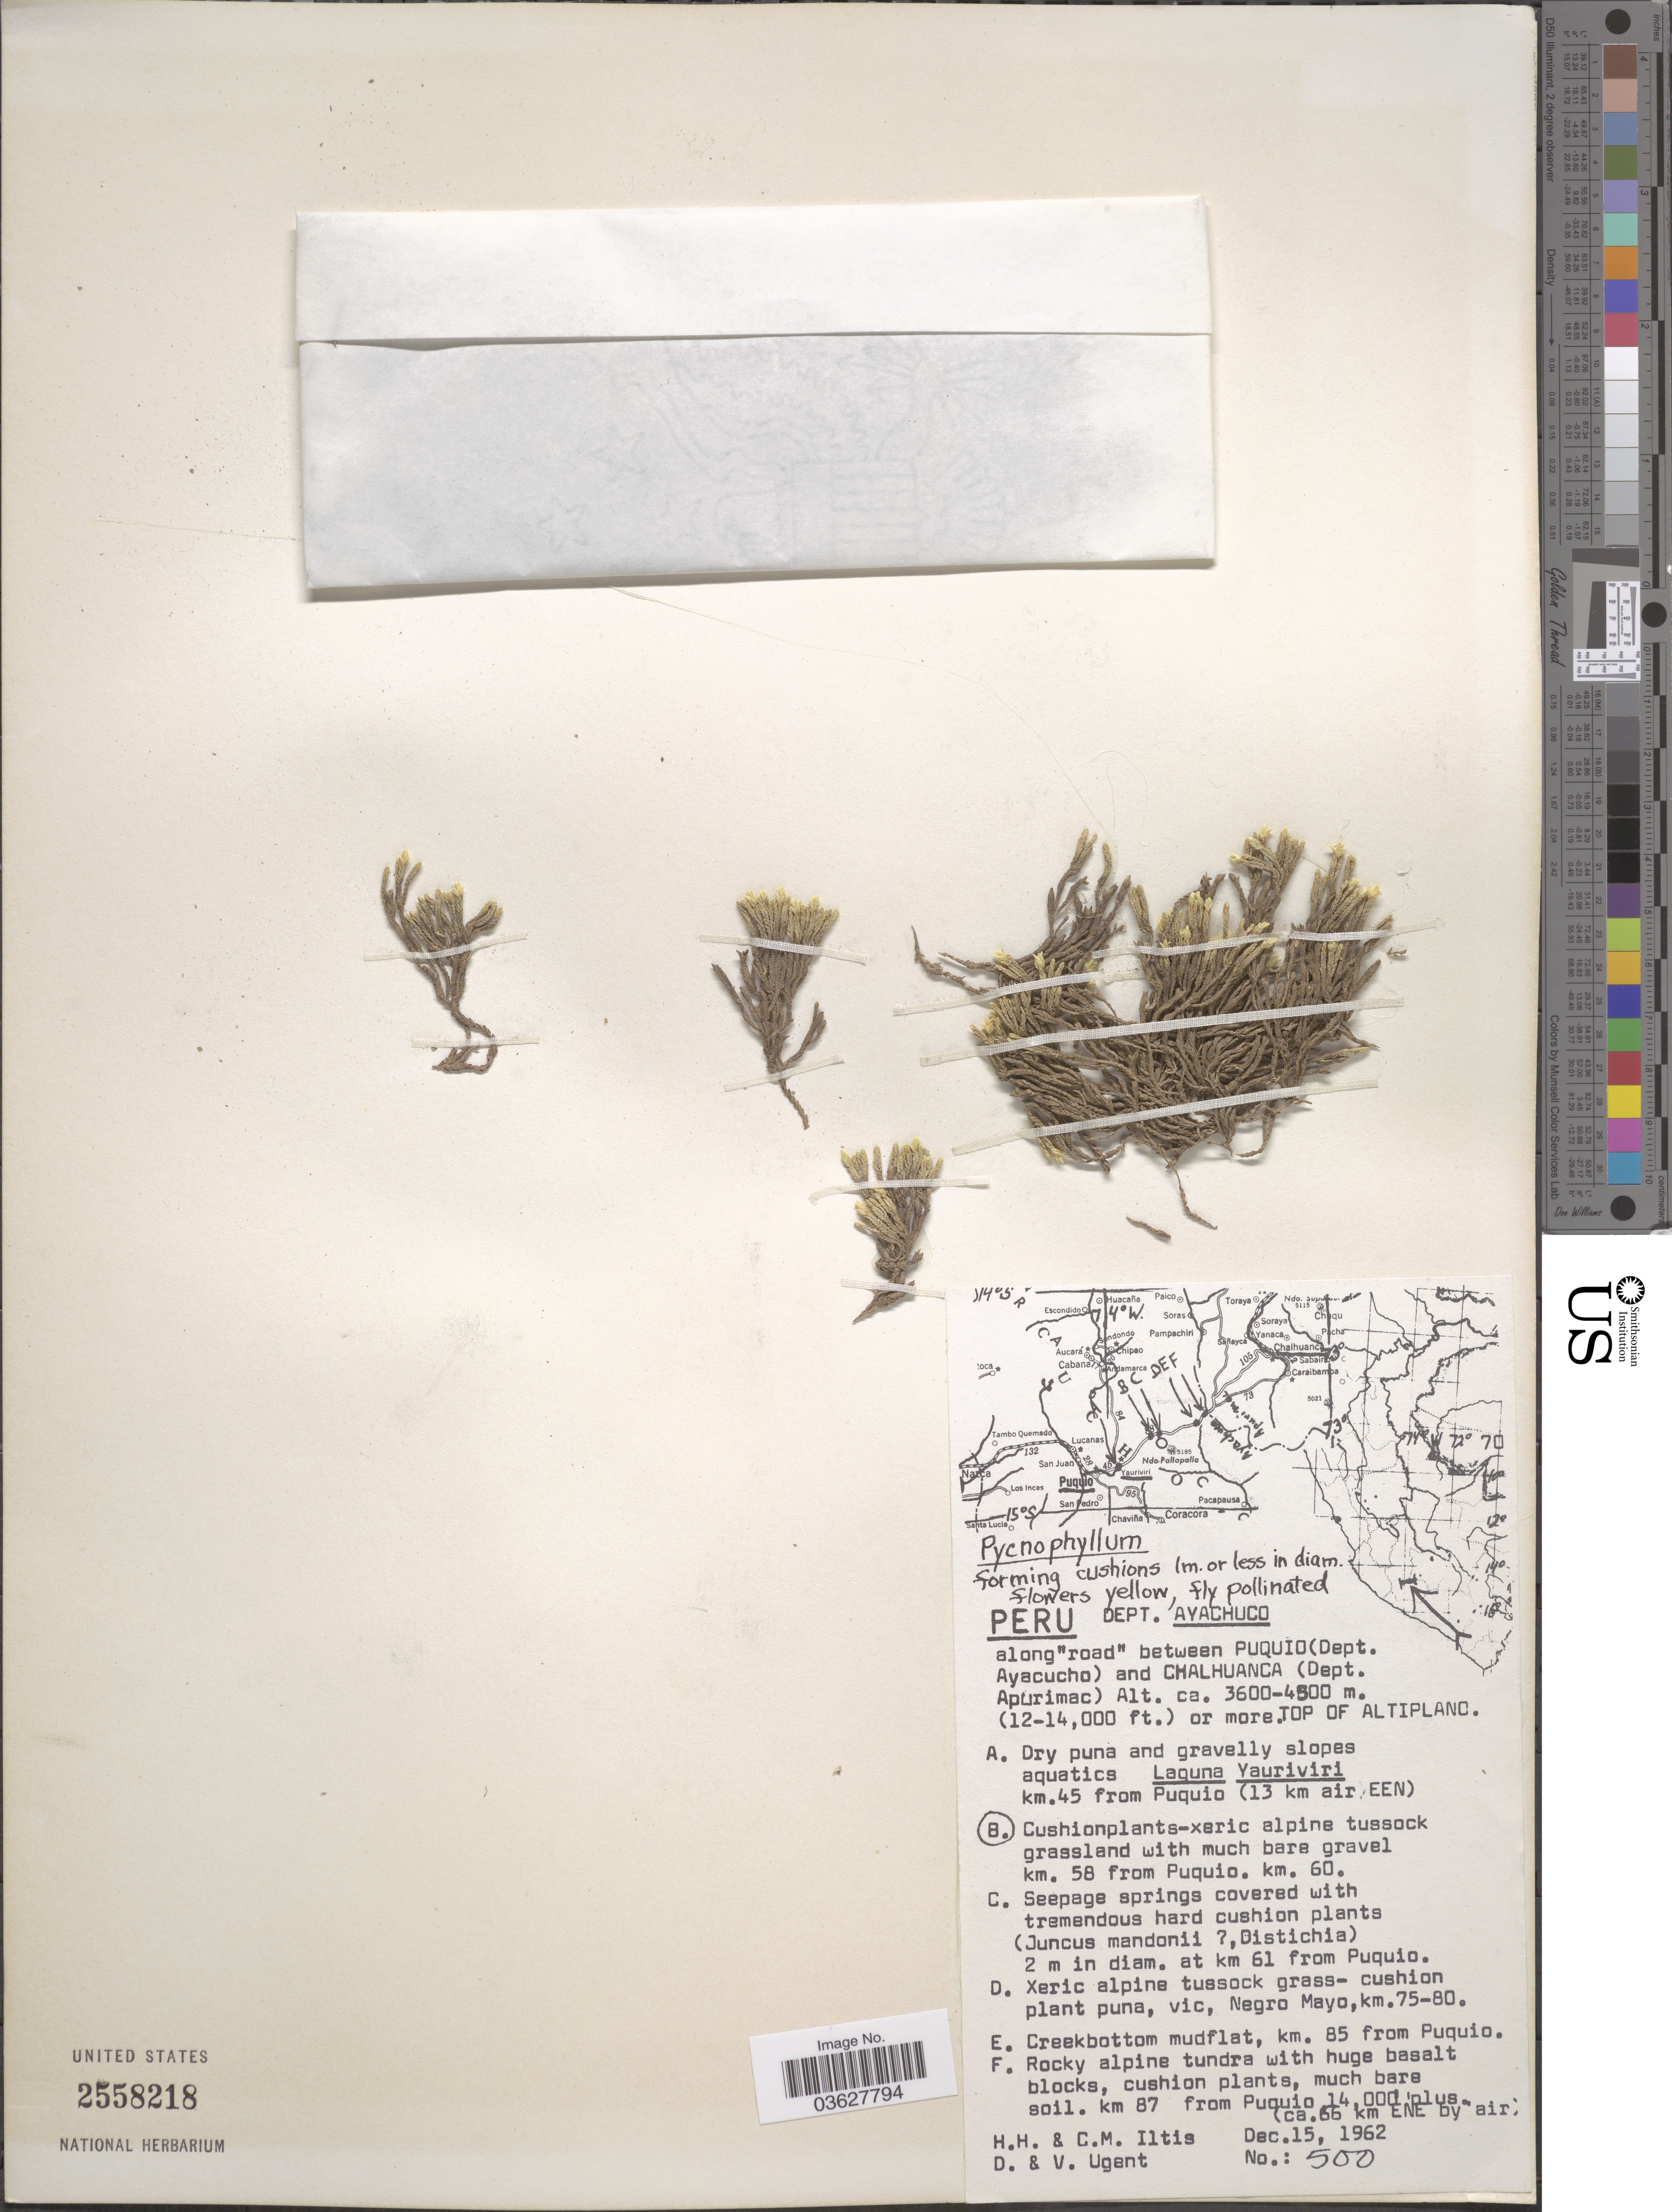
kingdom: Plantae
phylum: Tracheophyta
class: Magnoliopsida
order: Caryophyllales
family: Caryophyllaceae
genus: Pycnophyllum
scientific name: Pycnophyllum sp.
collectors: H. H. Iltis, C. M Iltis, D. Ugent & V. Ugent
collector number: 500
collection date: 1962-12-15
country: Peru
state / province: Ayacucho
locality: Dept. Ayacucho. Along "road" between Puquio (Dept. Ayacucho) and Chalhuanca (Dept. Apurimac) or more. Top of Altiplano. Km. 45 from Puquio (13 km air EEN).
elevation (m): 3600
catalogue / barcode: US 2558218